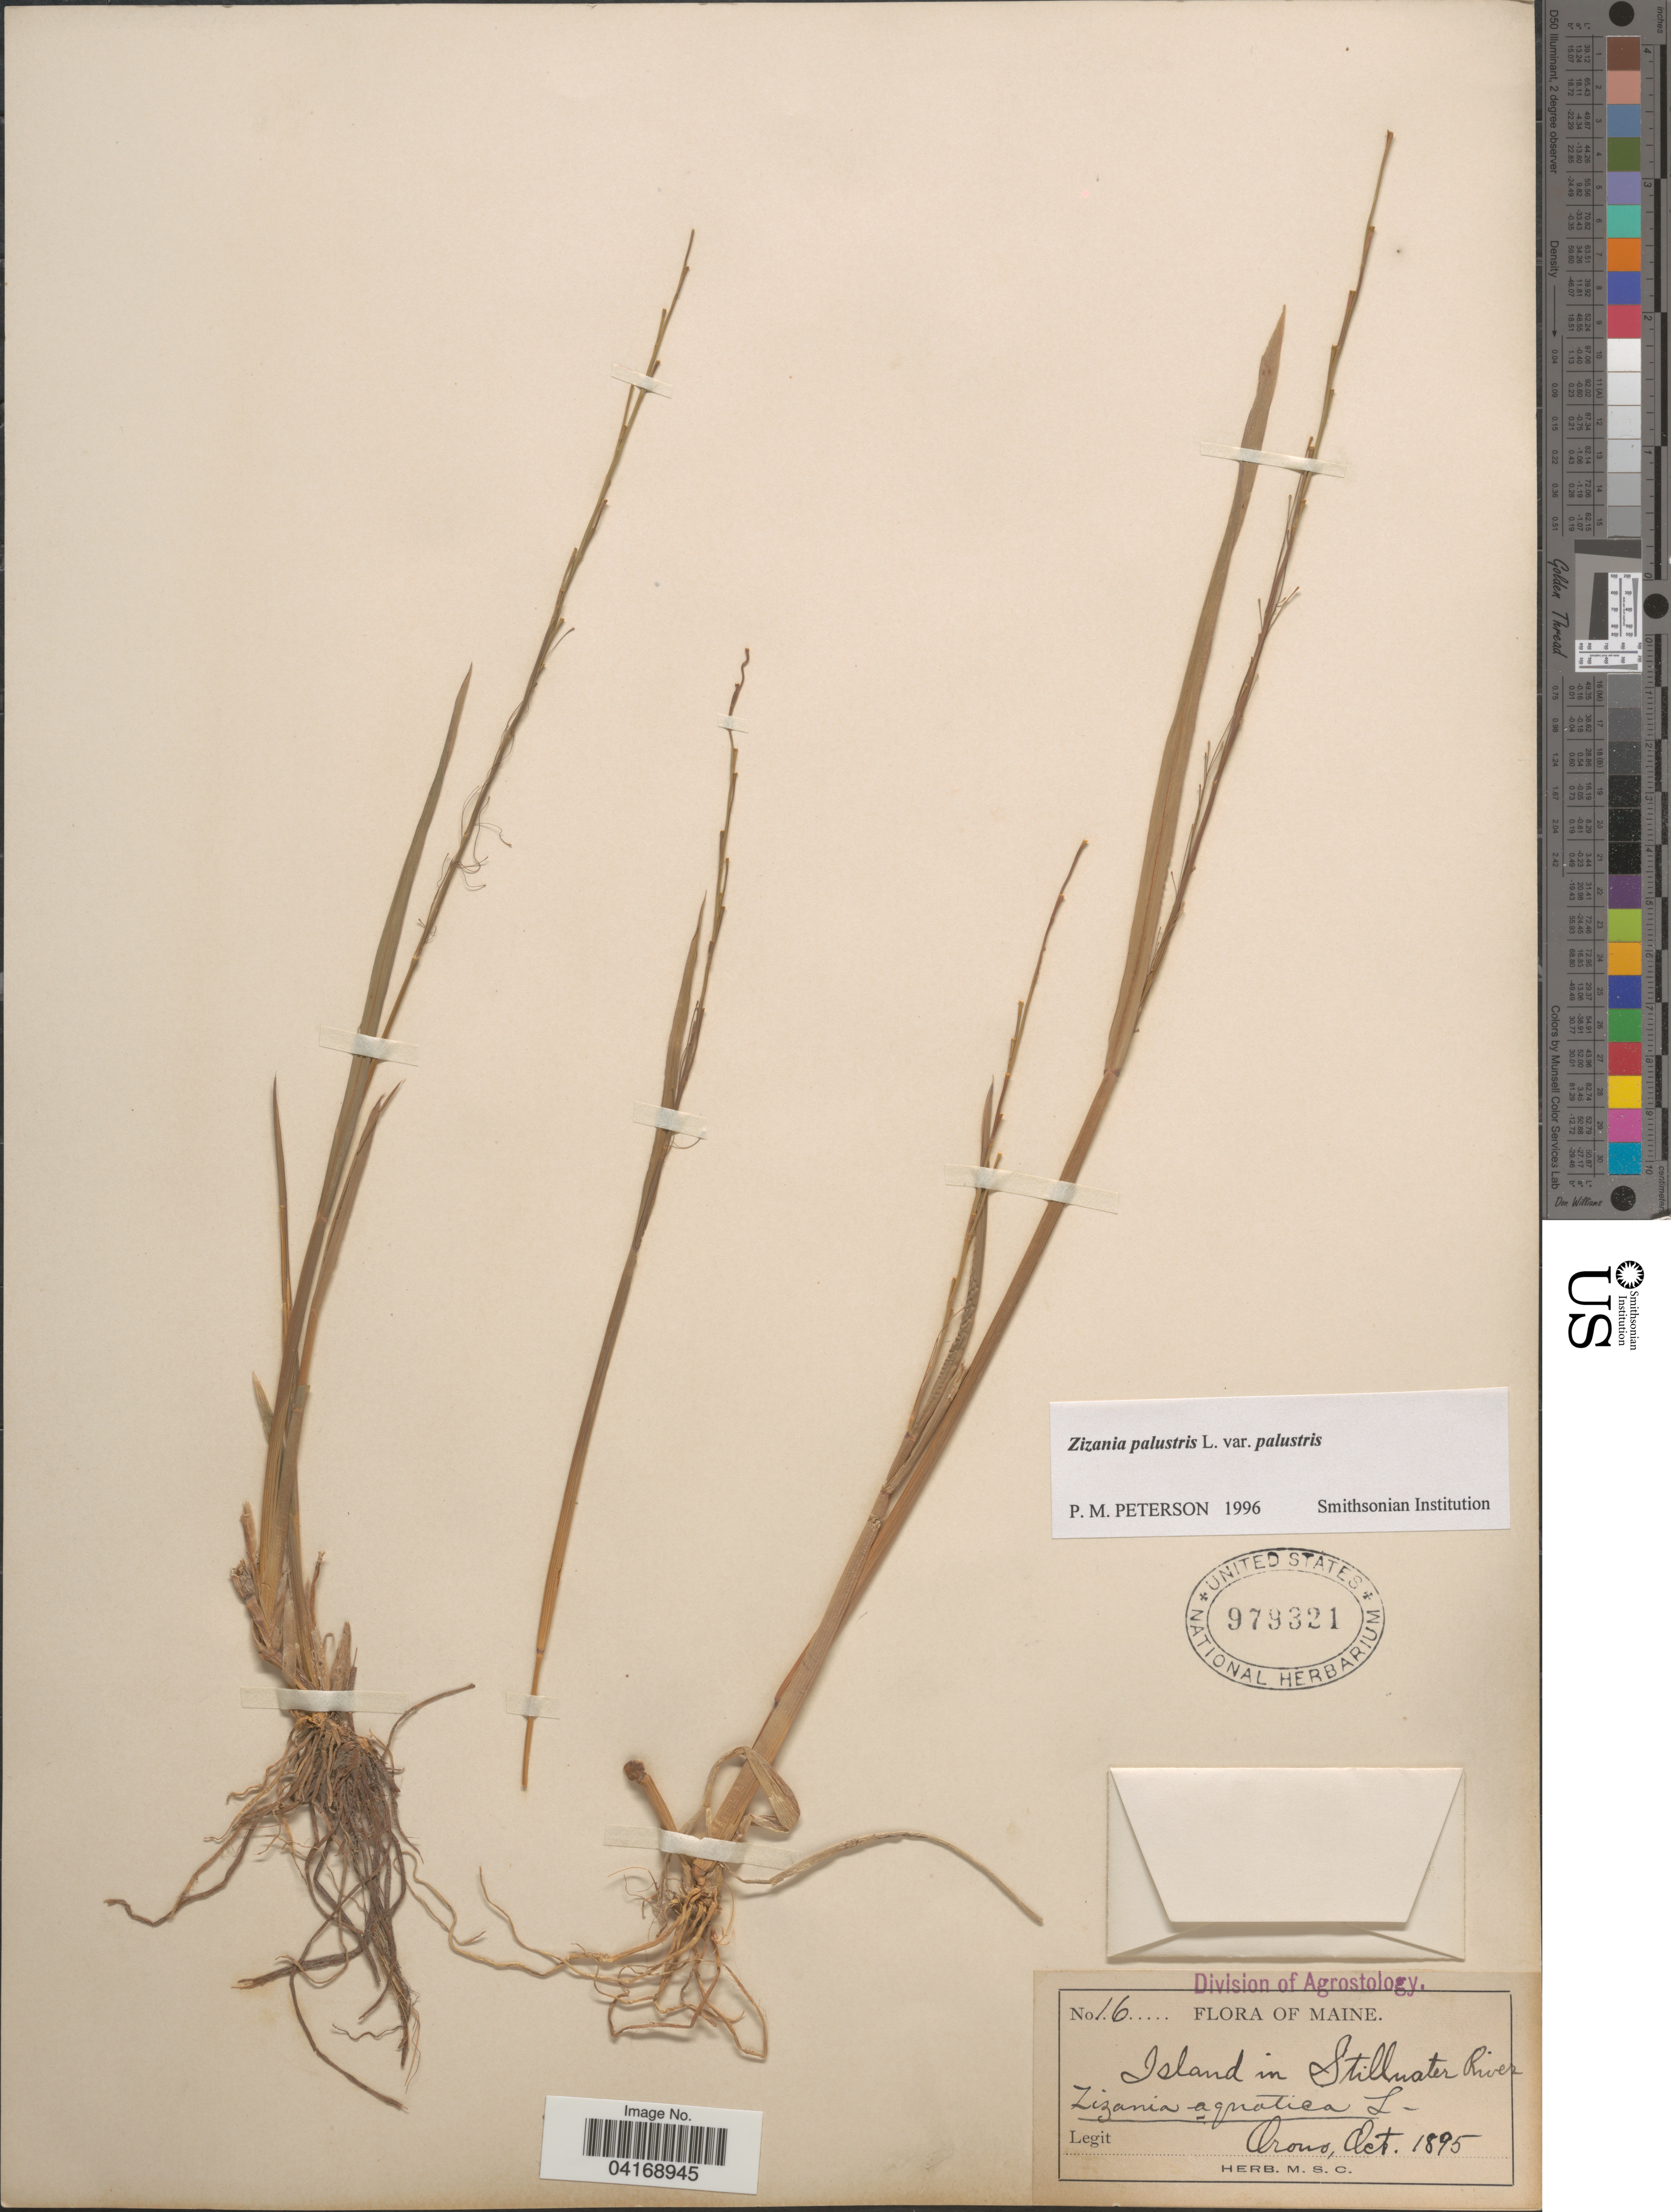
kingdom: Plantae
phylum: Tracheophyta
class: Liliopsida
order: Poales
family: Poaceae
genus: Zizania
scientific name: Zizania palustris var. palustris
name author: L.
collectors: Ex Herb. M. S. C.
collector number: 16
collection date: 1895-10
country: United States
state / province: Maine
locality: Orono.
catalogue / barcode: US 979321